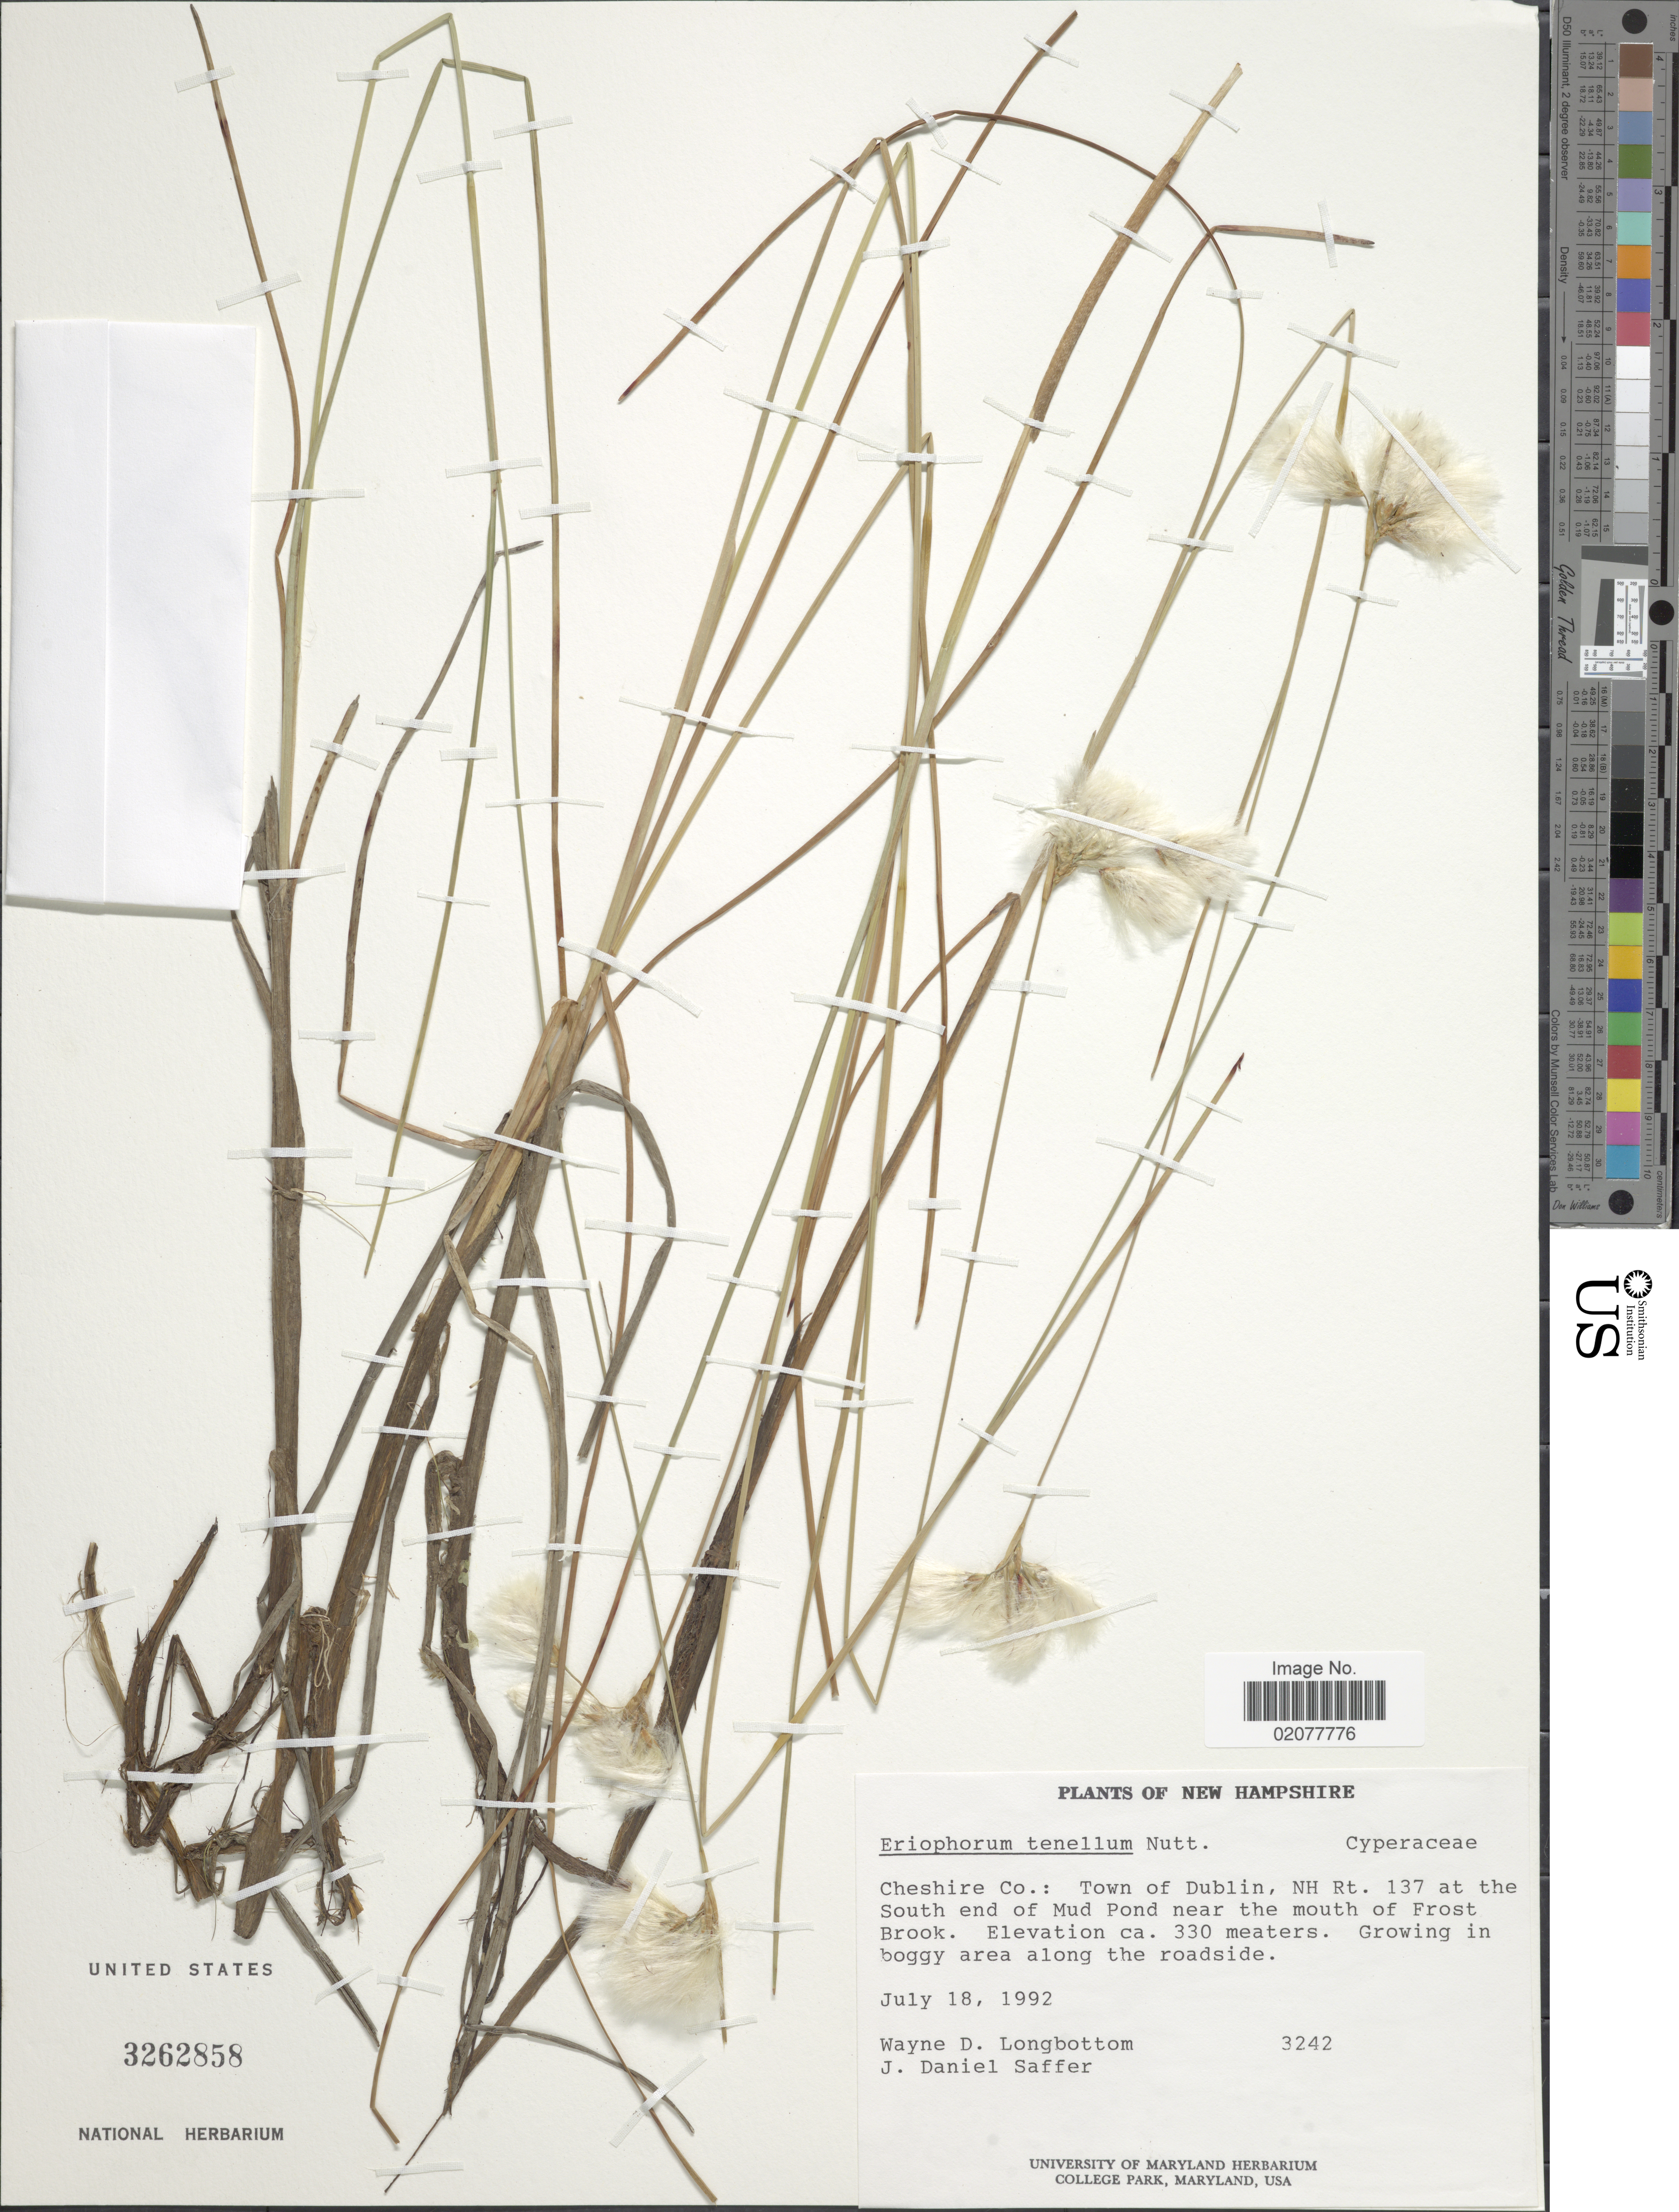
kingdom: Plantae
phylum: Tracheophyta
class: Liliopsida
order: Poales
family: Cyperaceae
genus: Eriophorum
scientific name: Eriophorum tenellum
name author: Nutt.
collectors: W. D. Longbottom & J. Saffer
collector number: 3242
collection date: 1992-07-18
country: United States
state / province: New Hampshire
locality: Cheshire Co.: Town of Dublin, NH Rt. 137 at the South end of Mud Pond near the mouth of Frost Brook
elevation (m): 330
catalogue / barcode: US 3262858